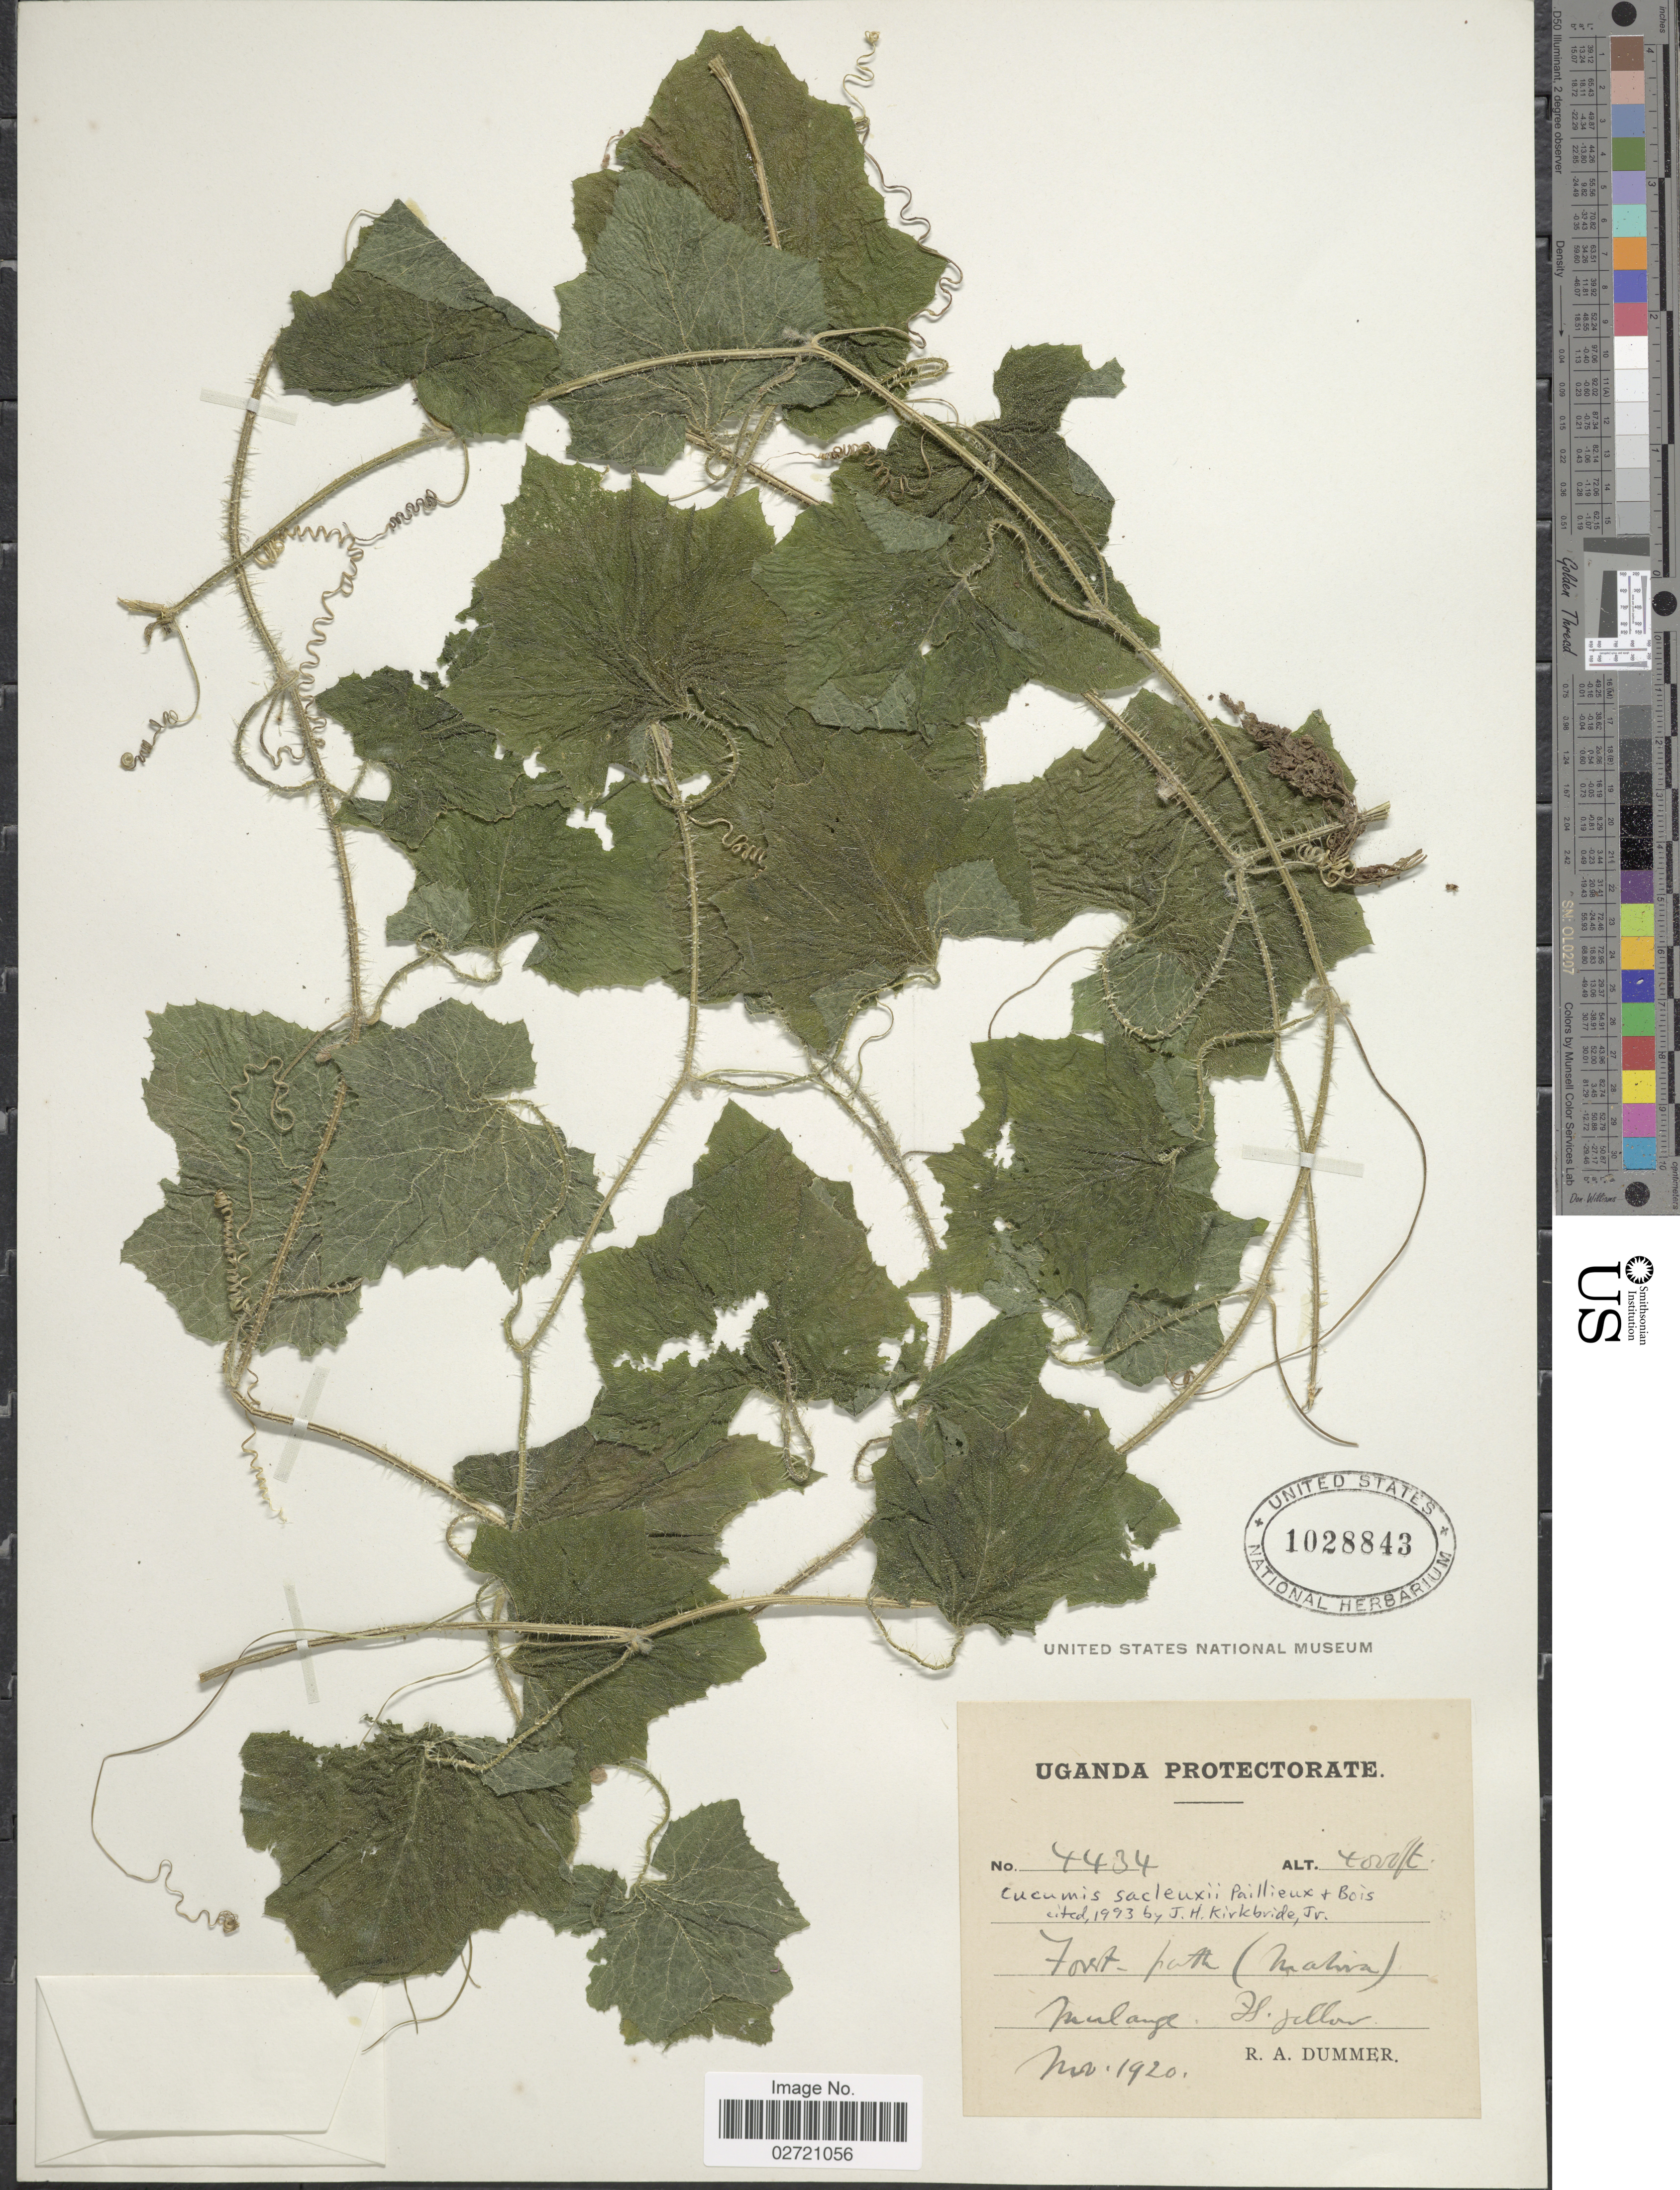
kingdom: Plantae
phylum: Tracheophyta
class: Magnoliopsida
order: Cucurbitales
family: Cucurbitaceae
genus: Cucumis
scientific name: Cucumis sacleuxii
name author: Pailleux & Bois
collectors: R. Dümmer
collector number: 4434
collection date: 1920-11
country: Uganda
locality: Forest Path (Mabira) Mulange.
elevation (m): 1219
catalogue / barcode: US 1028843